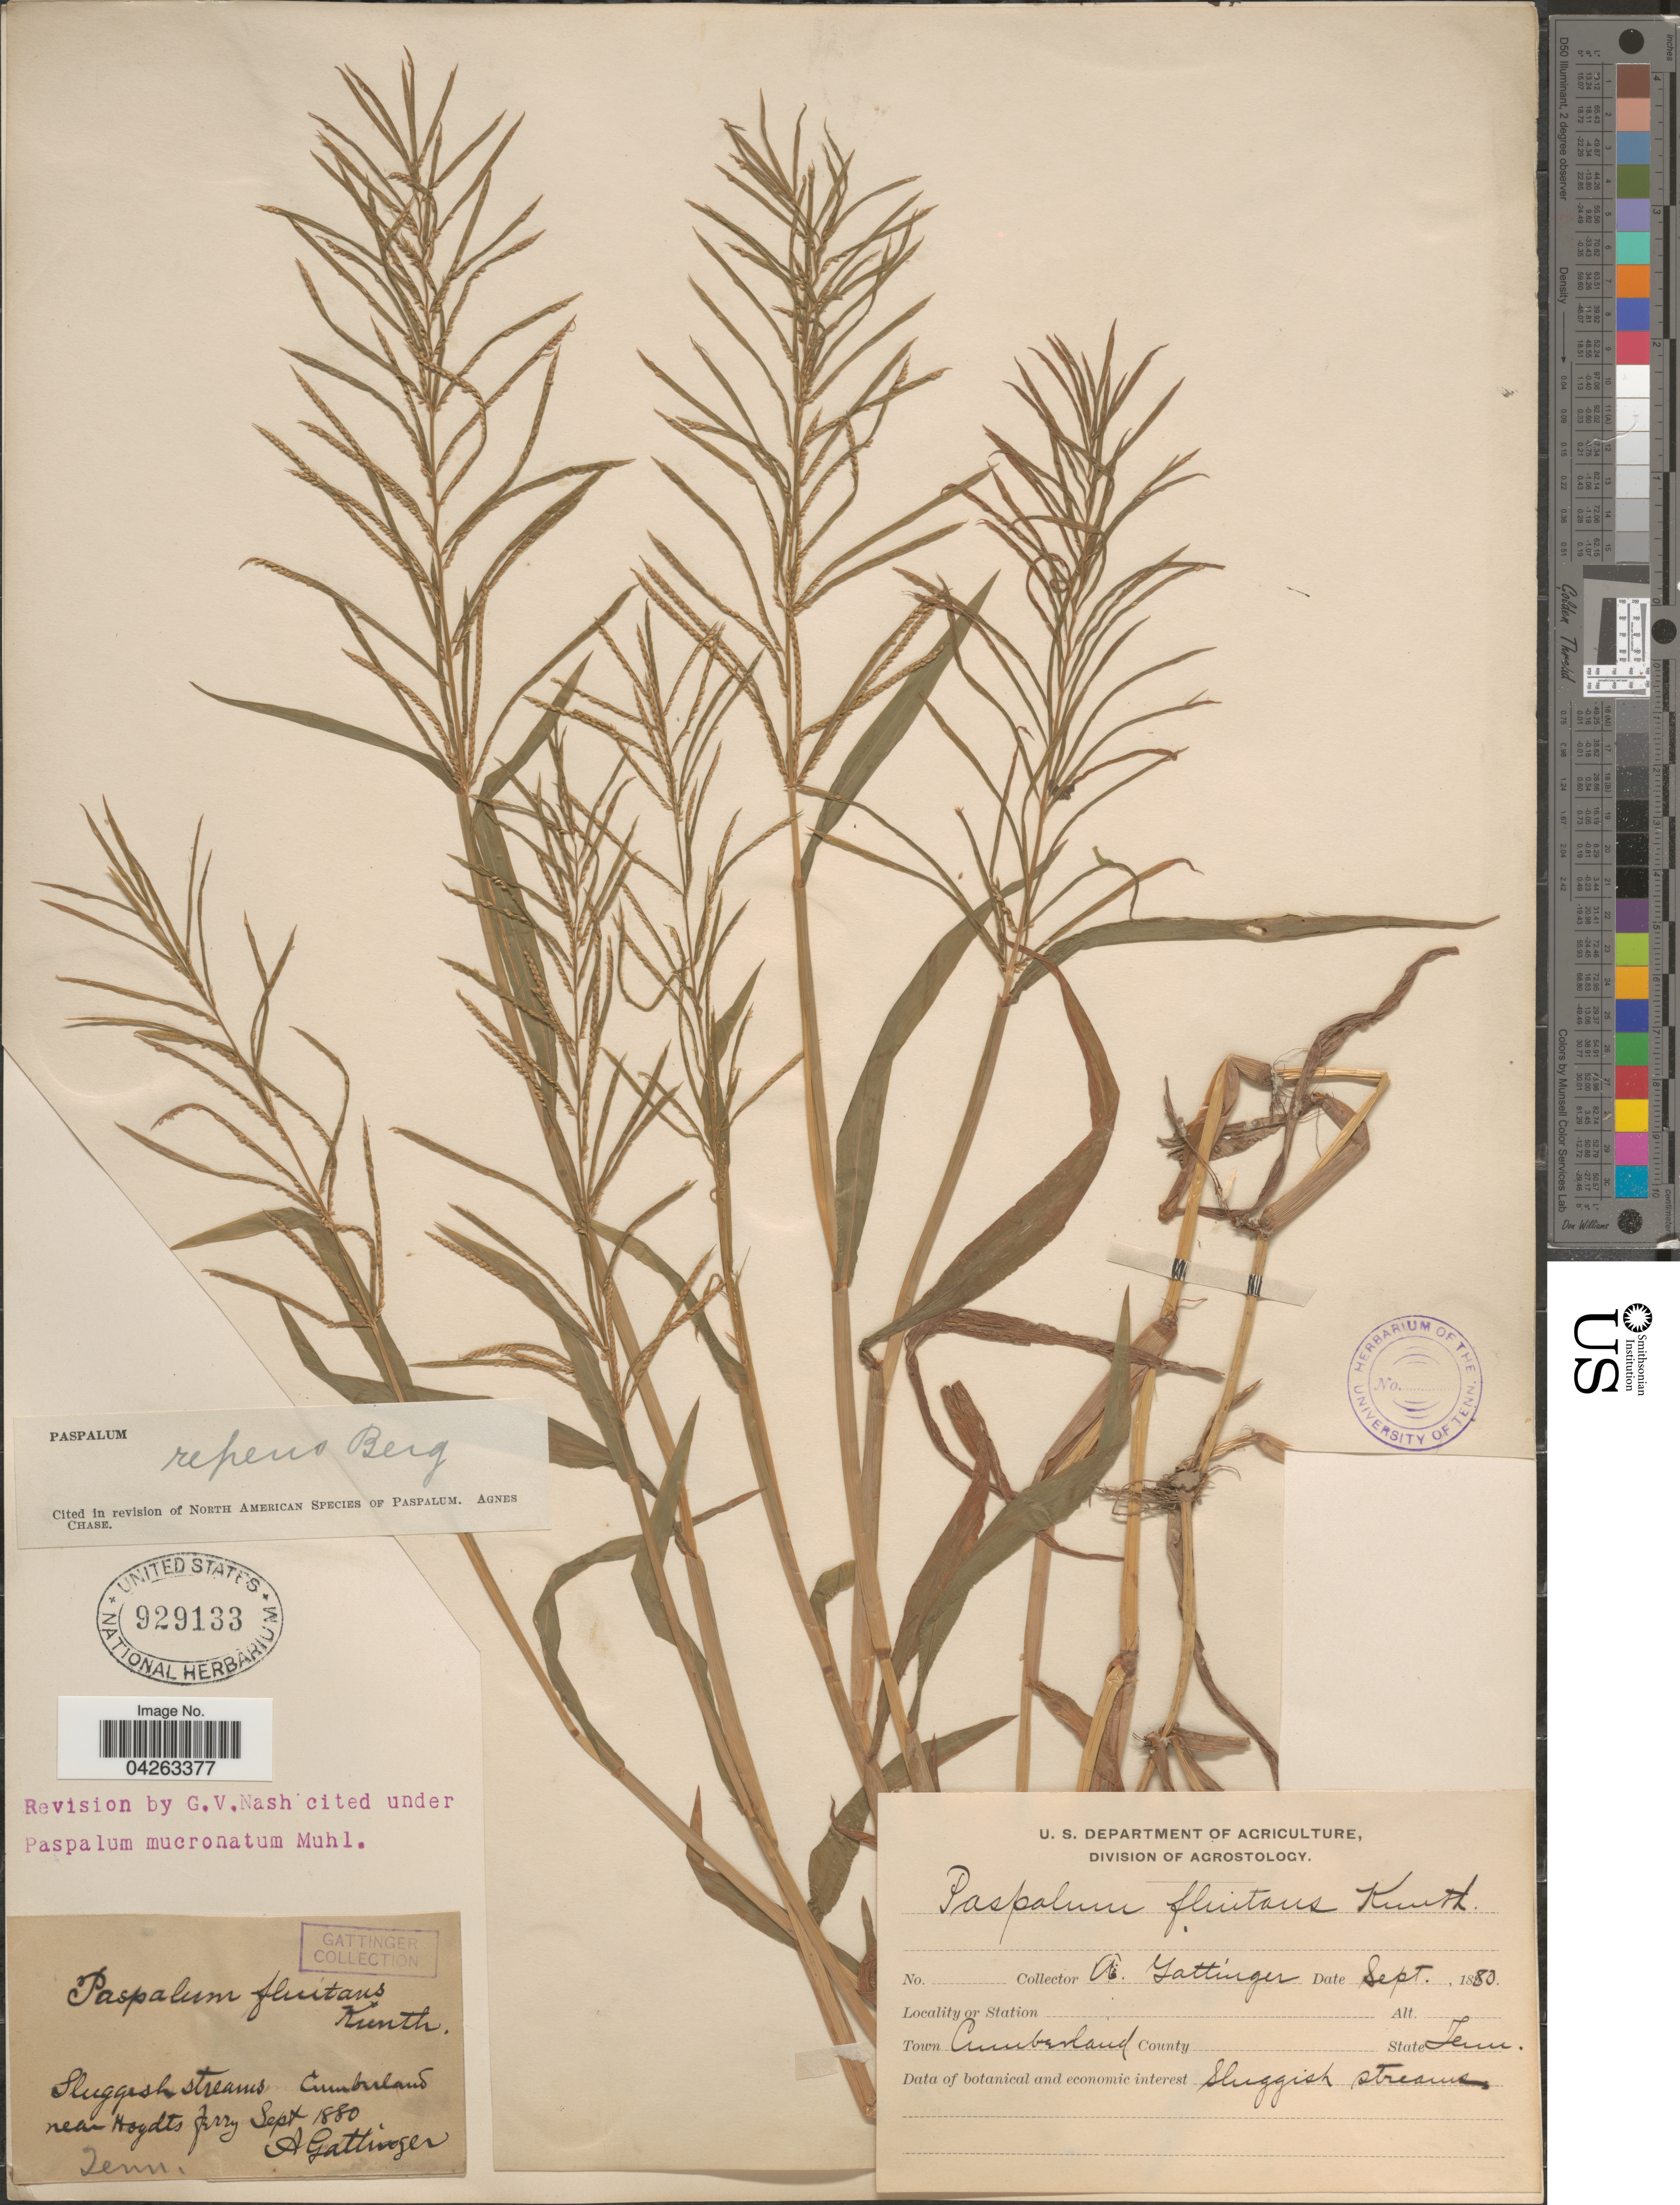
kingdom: Plantae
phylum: Tracheophyta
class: Liliopsida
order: Poales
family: Poaceae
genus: Paspalum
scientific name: Paspalum repens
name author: P.J. Bergius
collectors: A. Gattinger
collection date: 1880-09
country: United States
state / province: Tennessee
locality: Town Cumberland. Near Hoydts ferry.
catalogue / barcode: US 929133